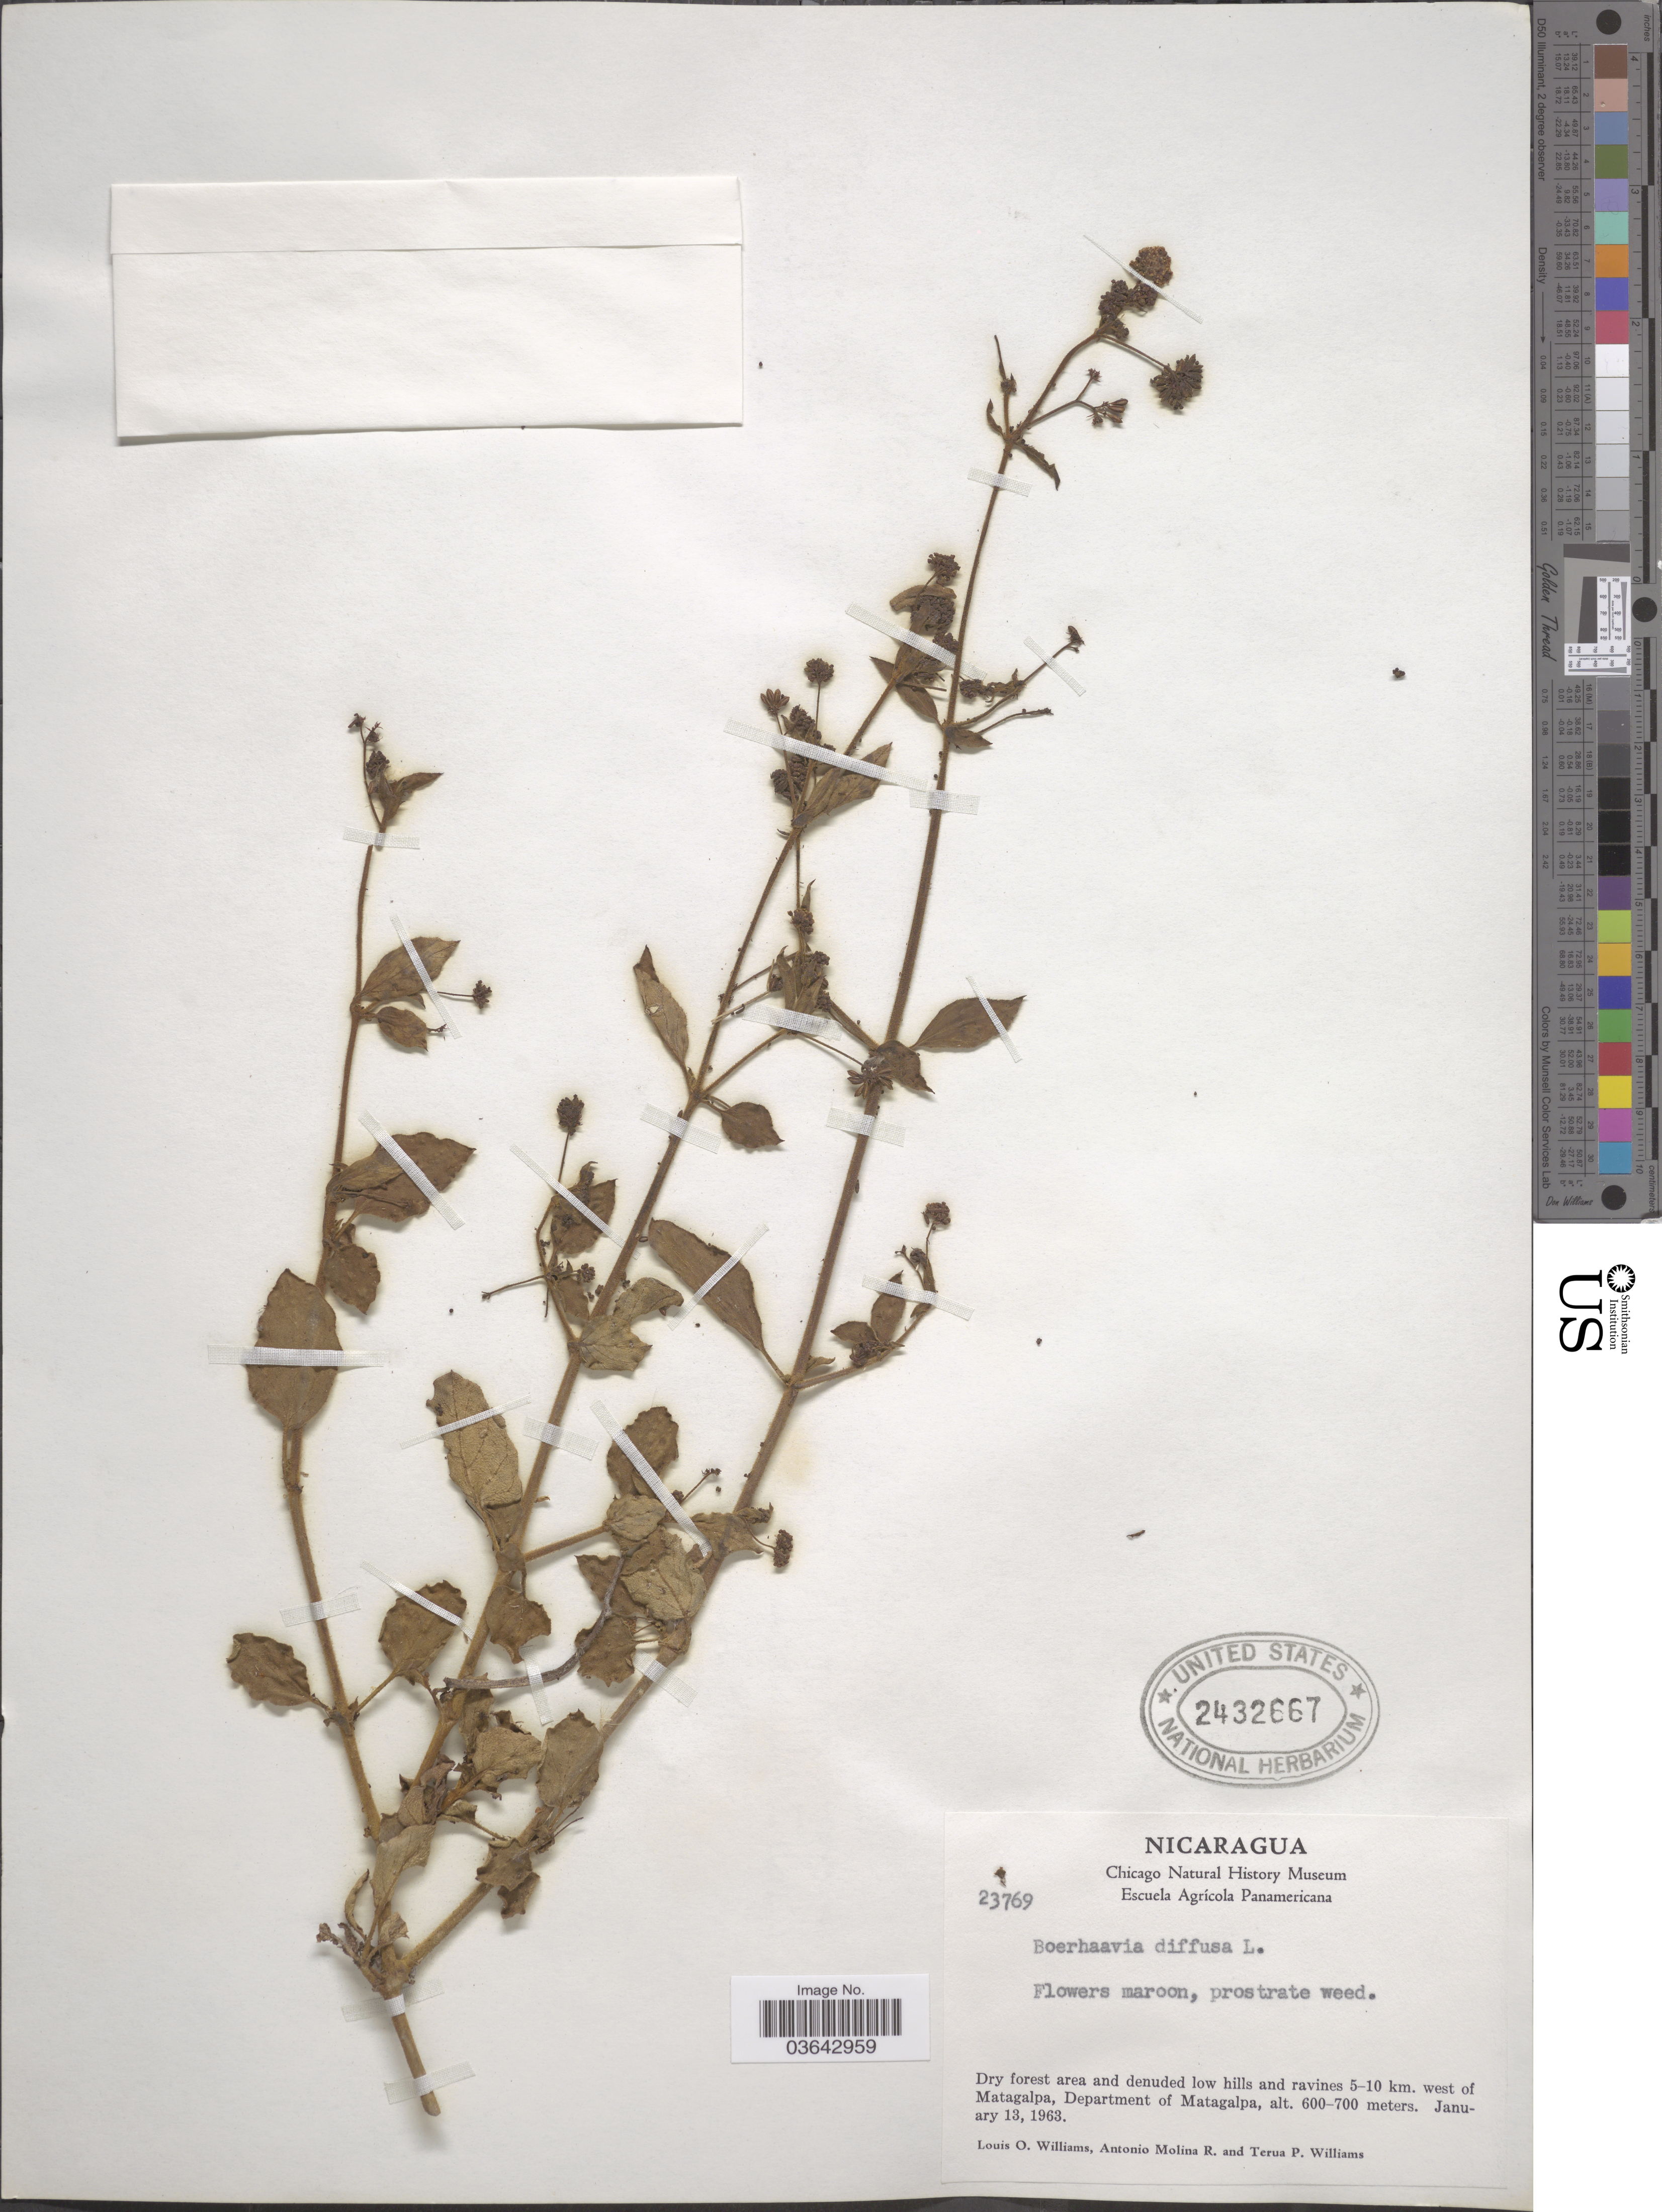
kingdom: Plantae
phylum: Tracheophyta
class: Magnoliopsida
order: Caryophyllales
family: Nyctaginaceae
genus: Boerhavia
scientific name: Boerhavia diffusa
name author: L.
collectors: L. O. Williams, A. Molina R. & T. Williams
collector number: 23769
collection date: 1963-01-13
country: Nicaragua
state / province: Matagalpa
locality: Dry forest area and denuded low hills and ravines 5-10 km. west of Matagalpa, Department of Matagalpa.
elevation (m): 600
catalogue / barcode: US 2432667